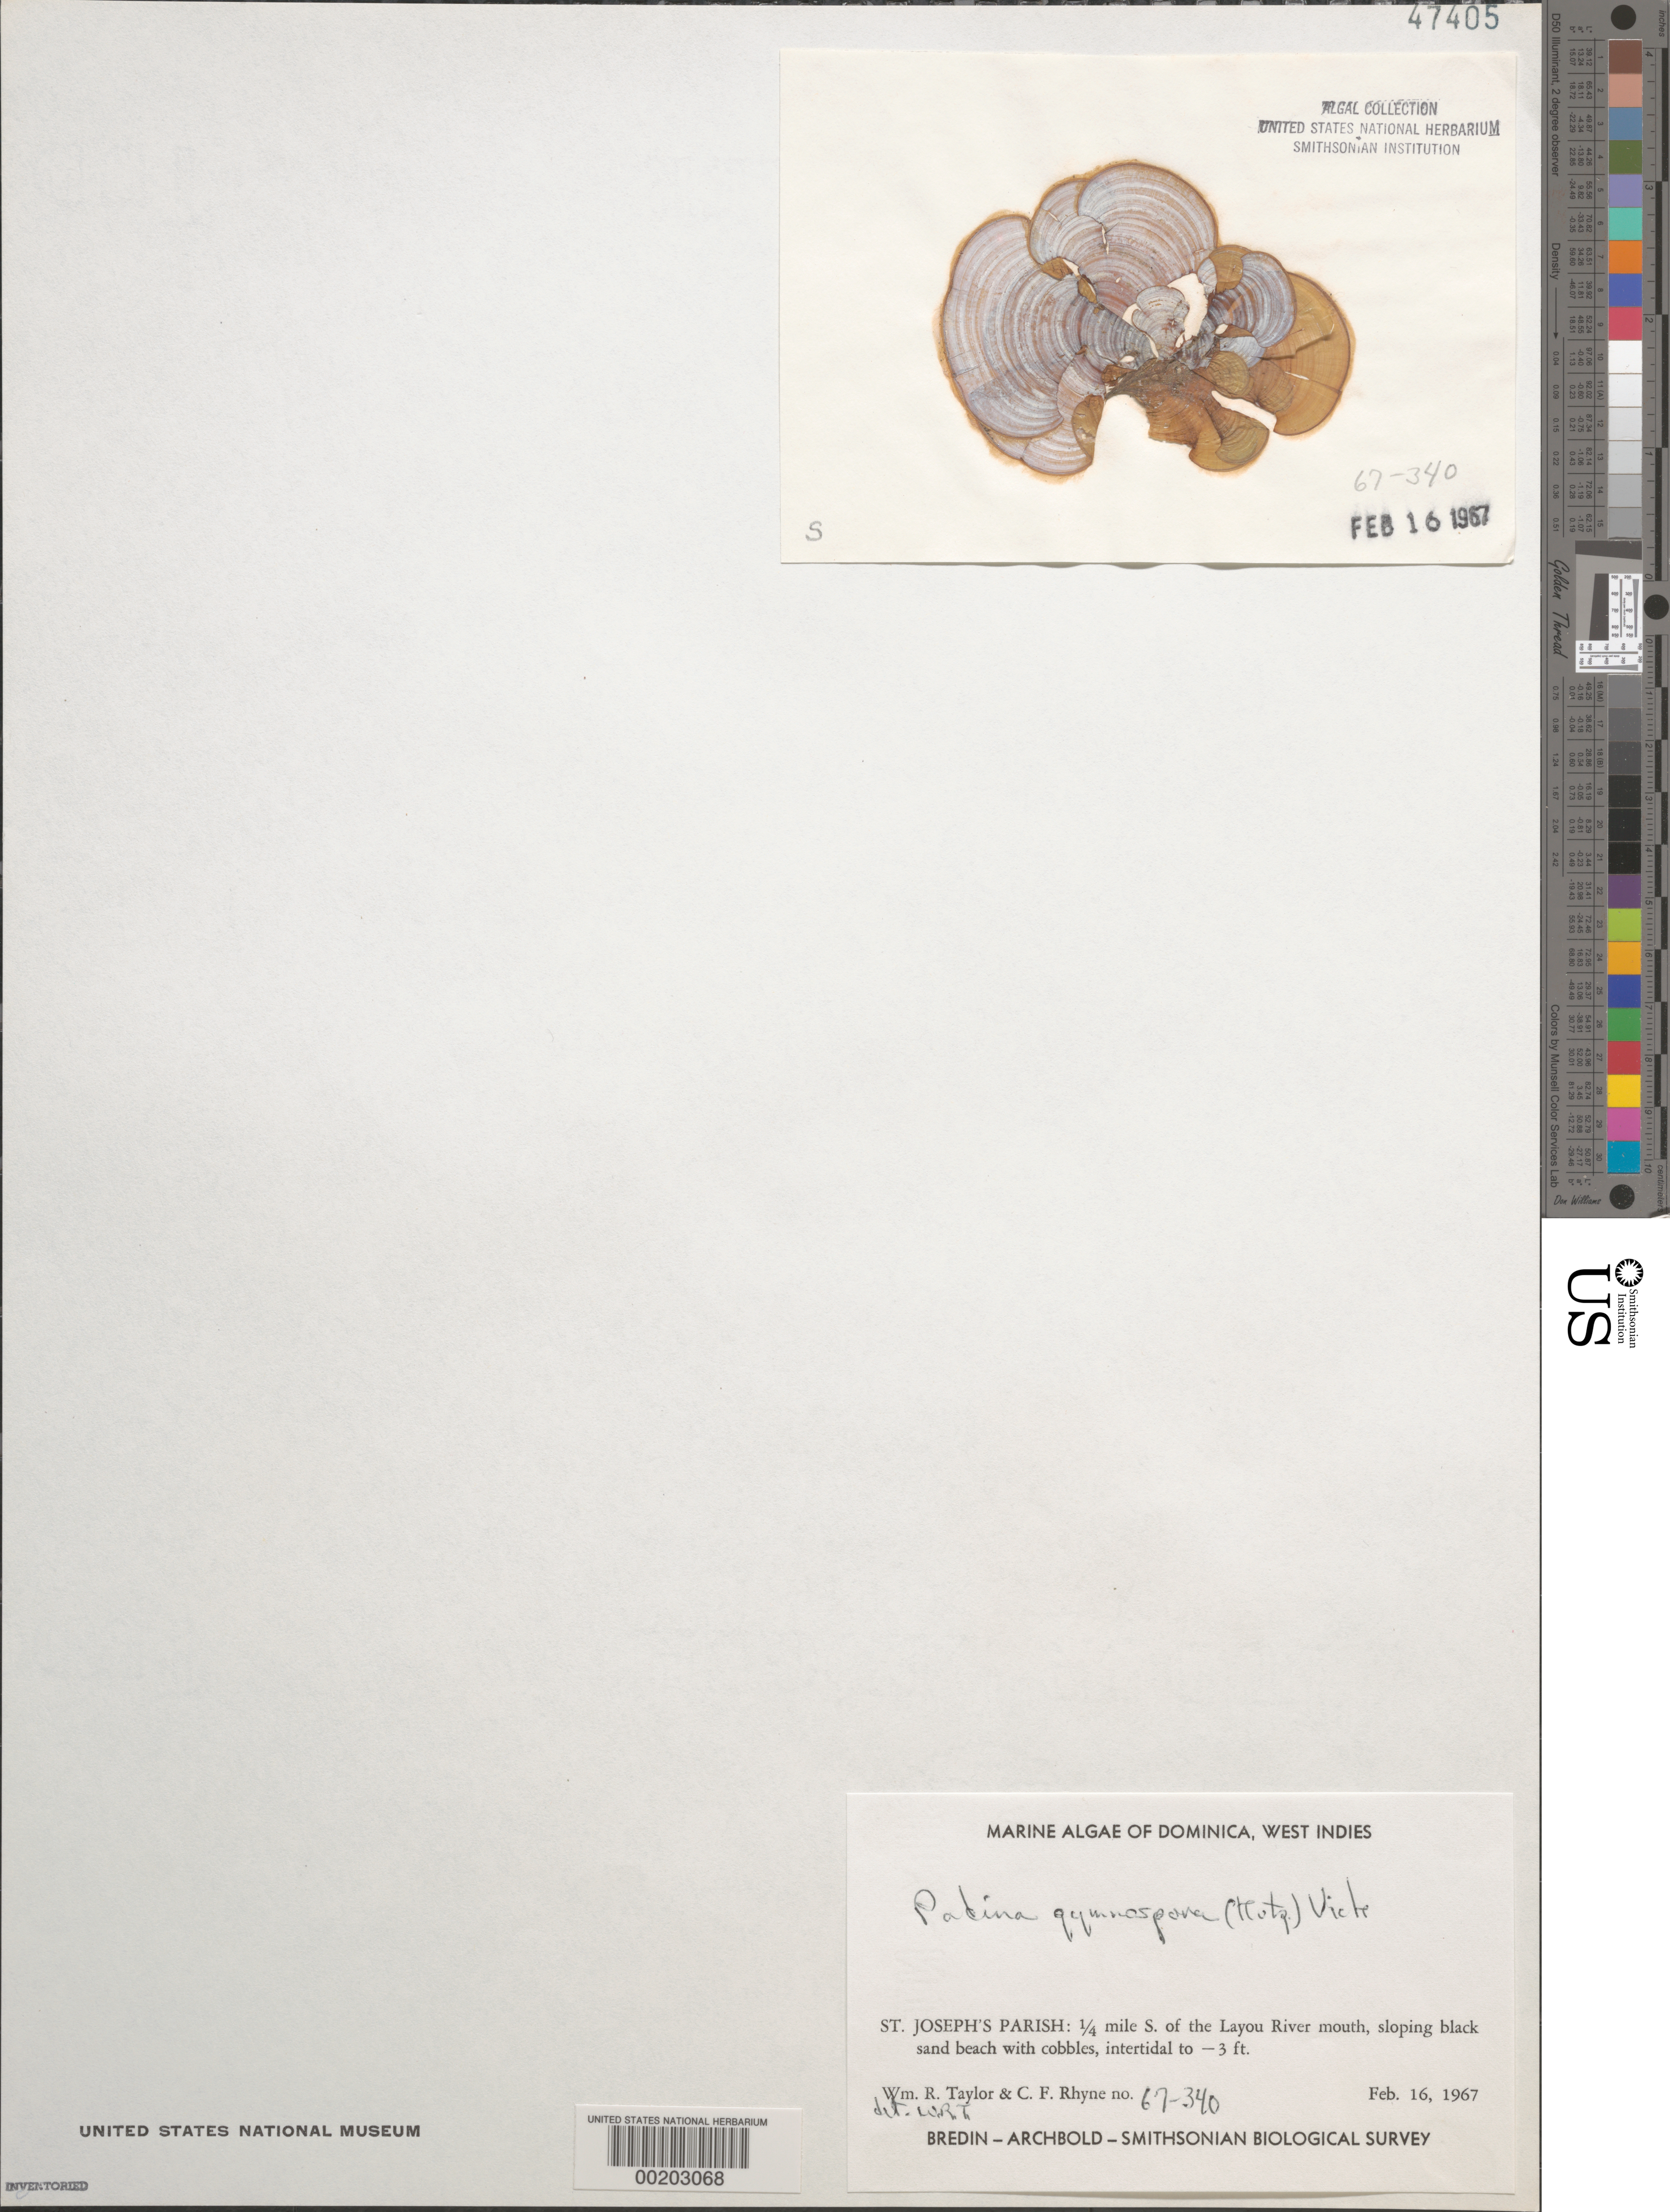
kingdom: Chromista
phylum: Ochrophyta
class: Phaeophyceae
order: Dictyotales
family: Dictyotaceae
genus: Padina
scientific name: Padina gymnospora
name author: (Kütz.) O.G. Sond.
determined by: Taylor, William R.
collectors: W. R. Taylor & C. Rhyne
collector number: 67-340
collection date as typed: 16 Feb 1967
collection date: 1967-02-16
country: Dominica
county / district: St. Joseph's Parish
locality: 0.25 mile south of Layou River mouth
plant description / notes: Bredin-Archbold-Smithsonian Biological Survey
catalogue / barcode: US 47405